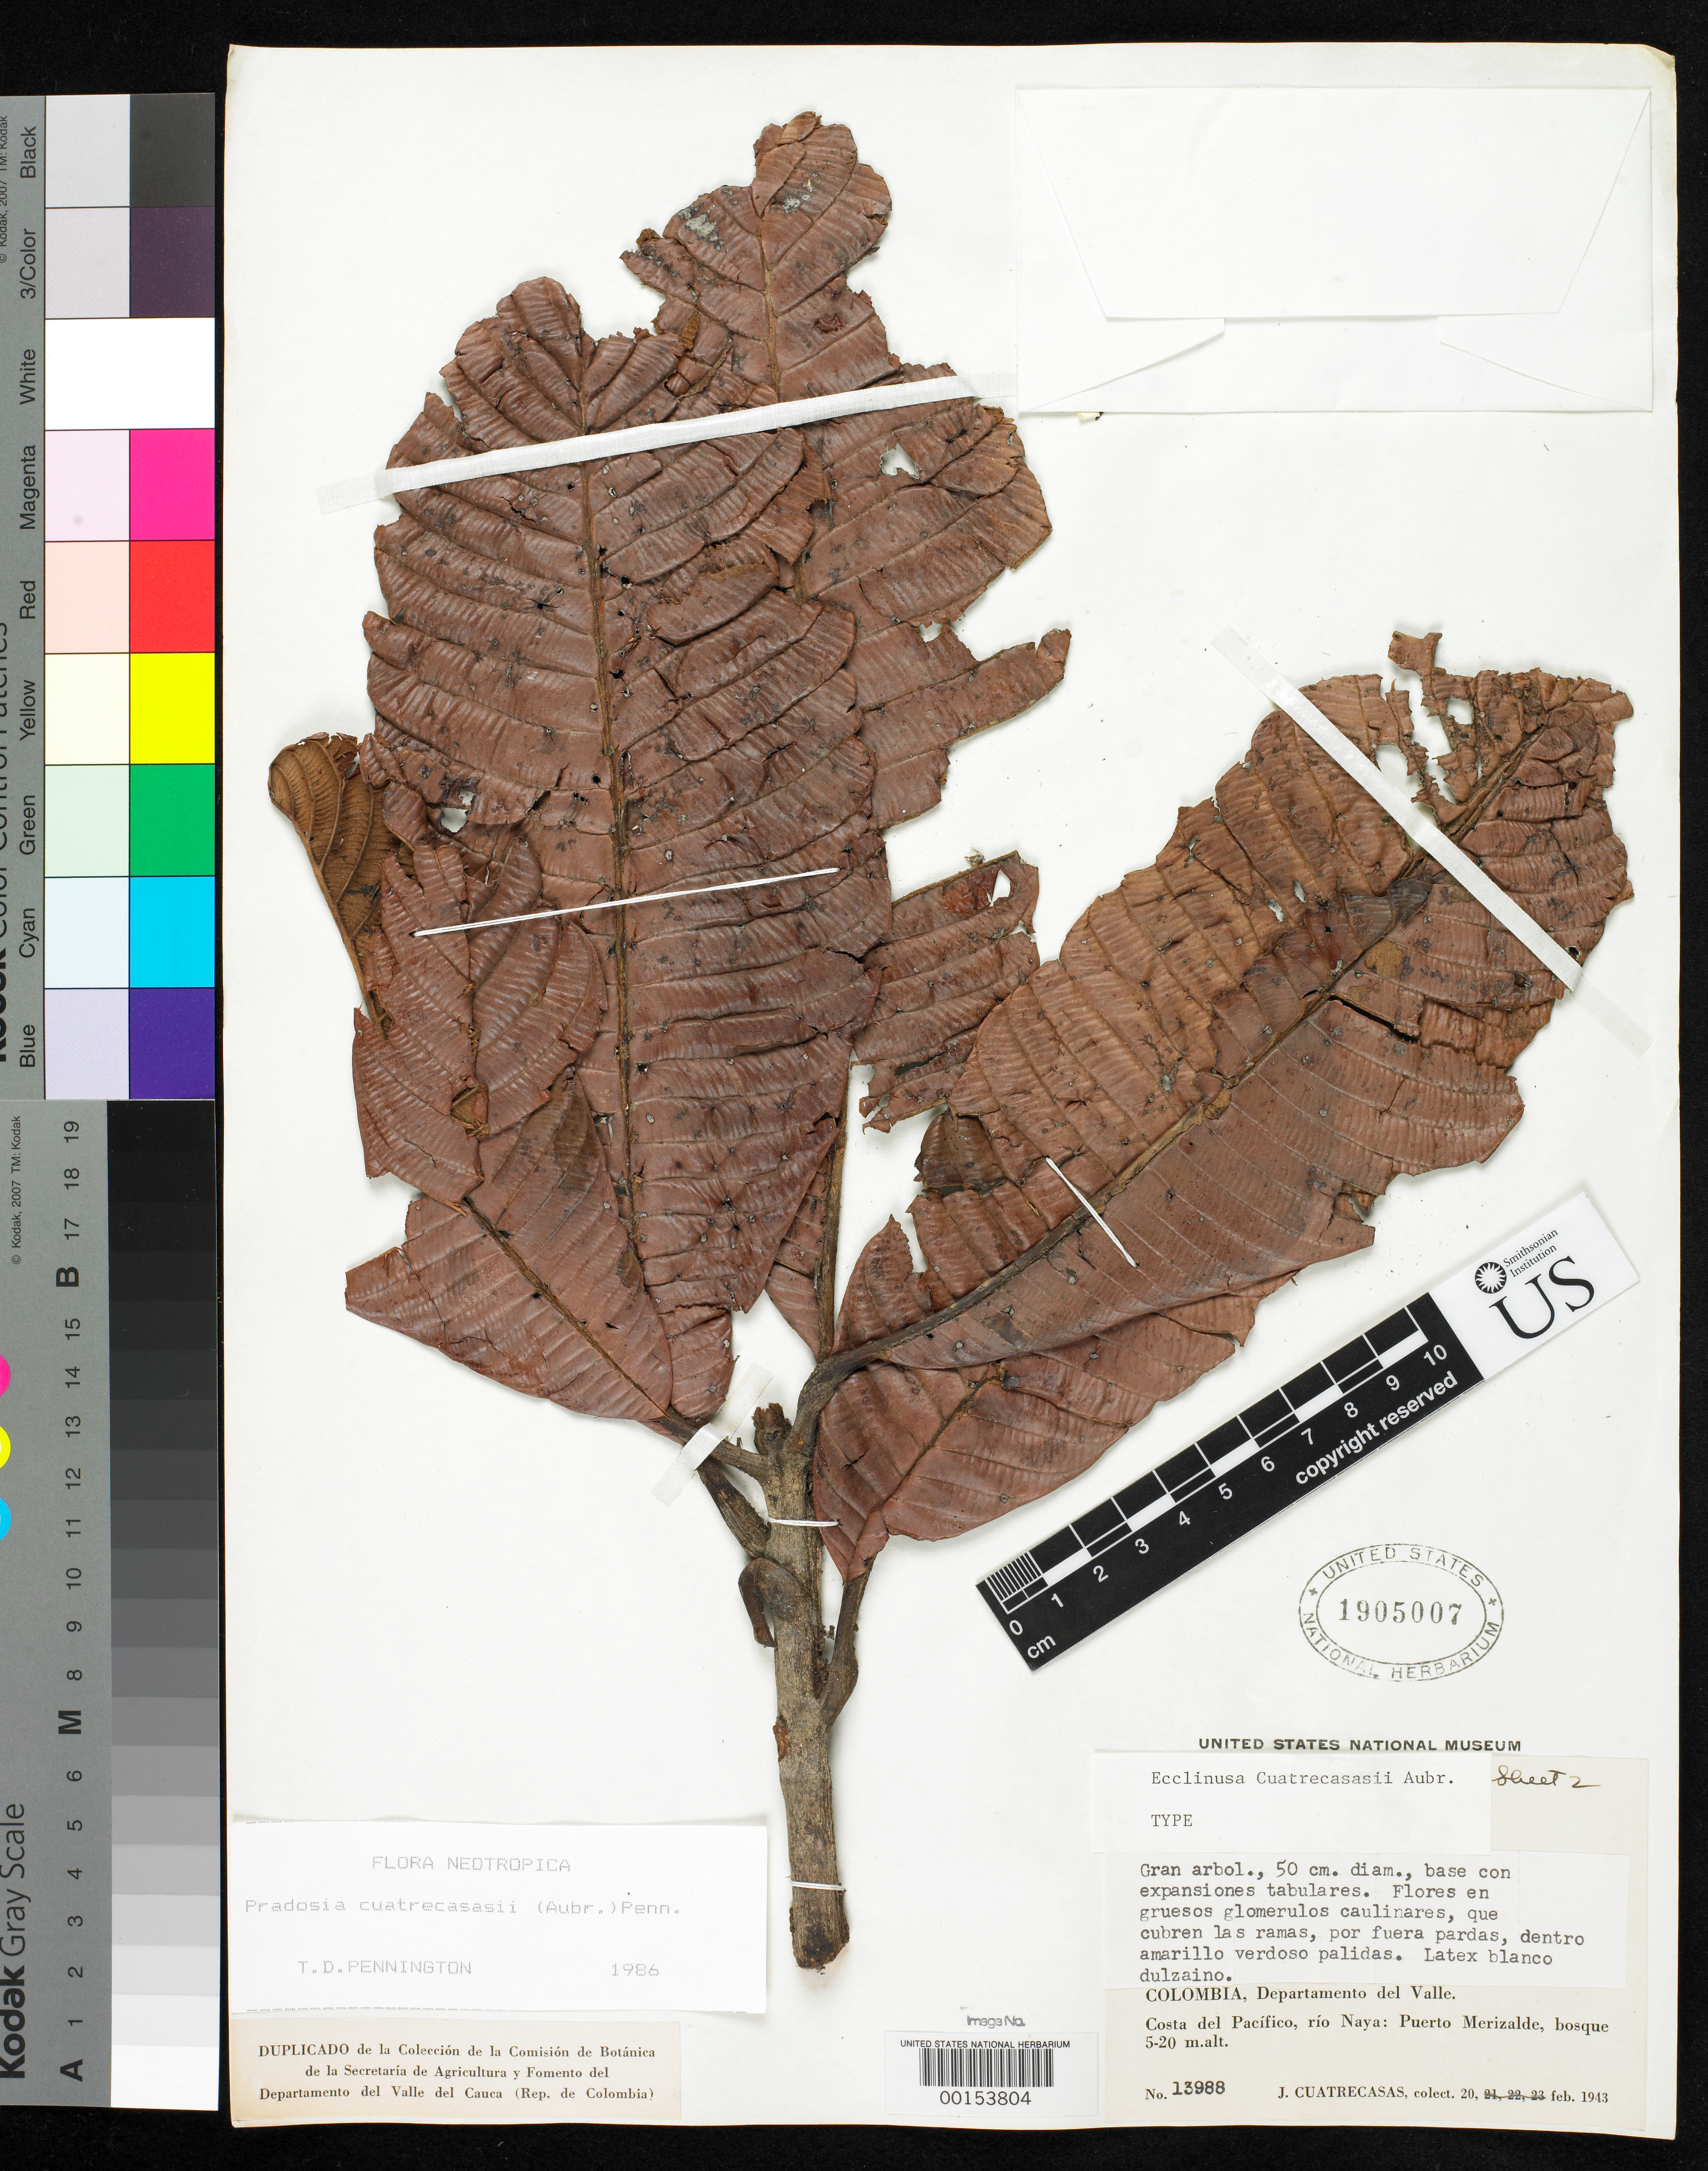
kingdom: Plantae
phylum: Tracheophyta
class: Magnoliopsida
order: Ericales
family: Sapotaceae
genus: Ecclinusa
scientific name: Ecclinusa cuatrecacasii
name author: Aubrév.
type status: Holotype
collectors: J. Cuatrecasas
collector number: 13988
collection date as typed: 20 Feb 1943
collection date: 1943-02-20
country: Colombia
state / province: Valle del Cauca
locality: Costa del Pacifico, Rio Nayo, Puerto Merizalde.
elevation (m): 5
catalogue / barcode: US 1905007